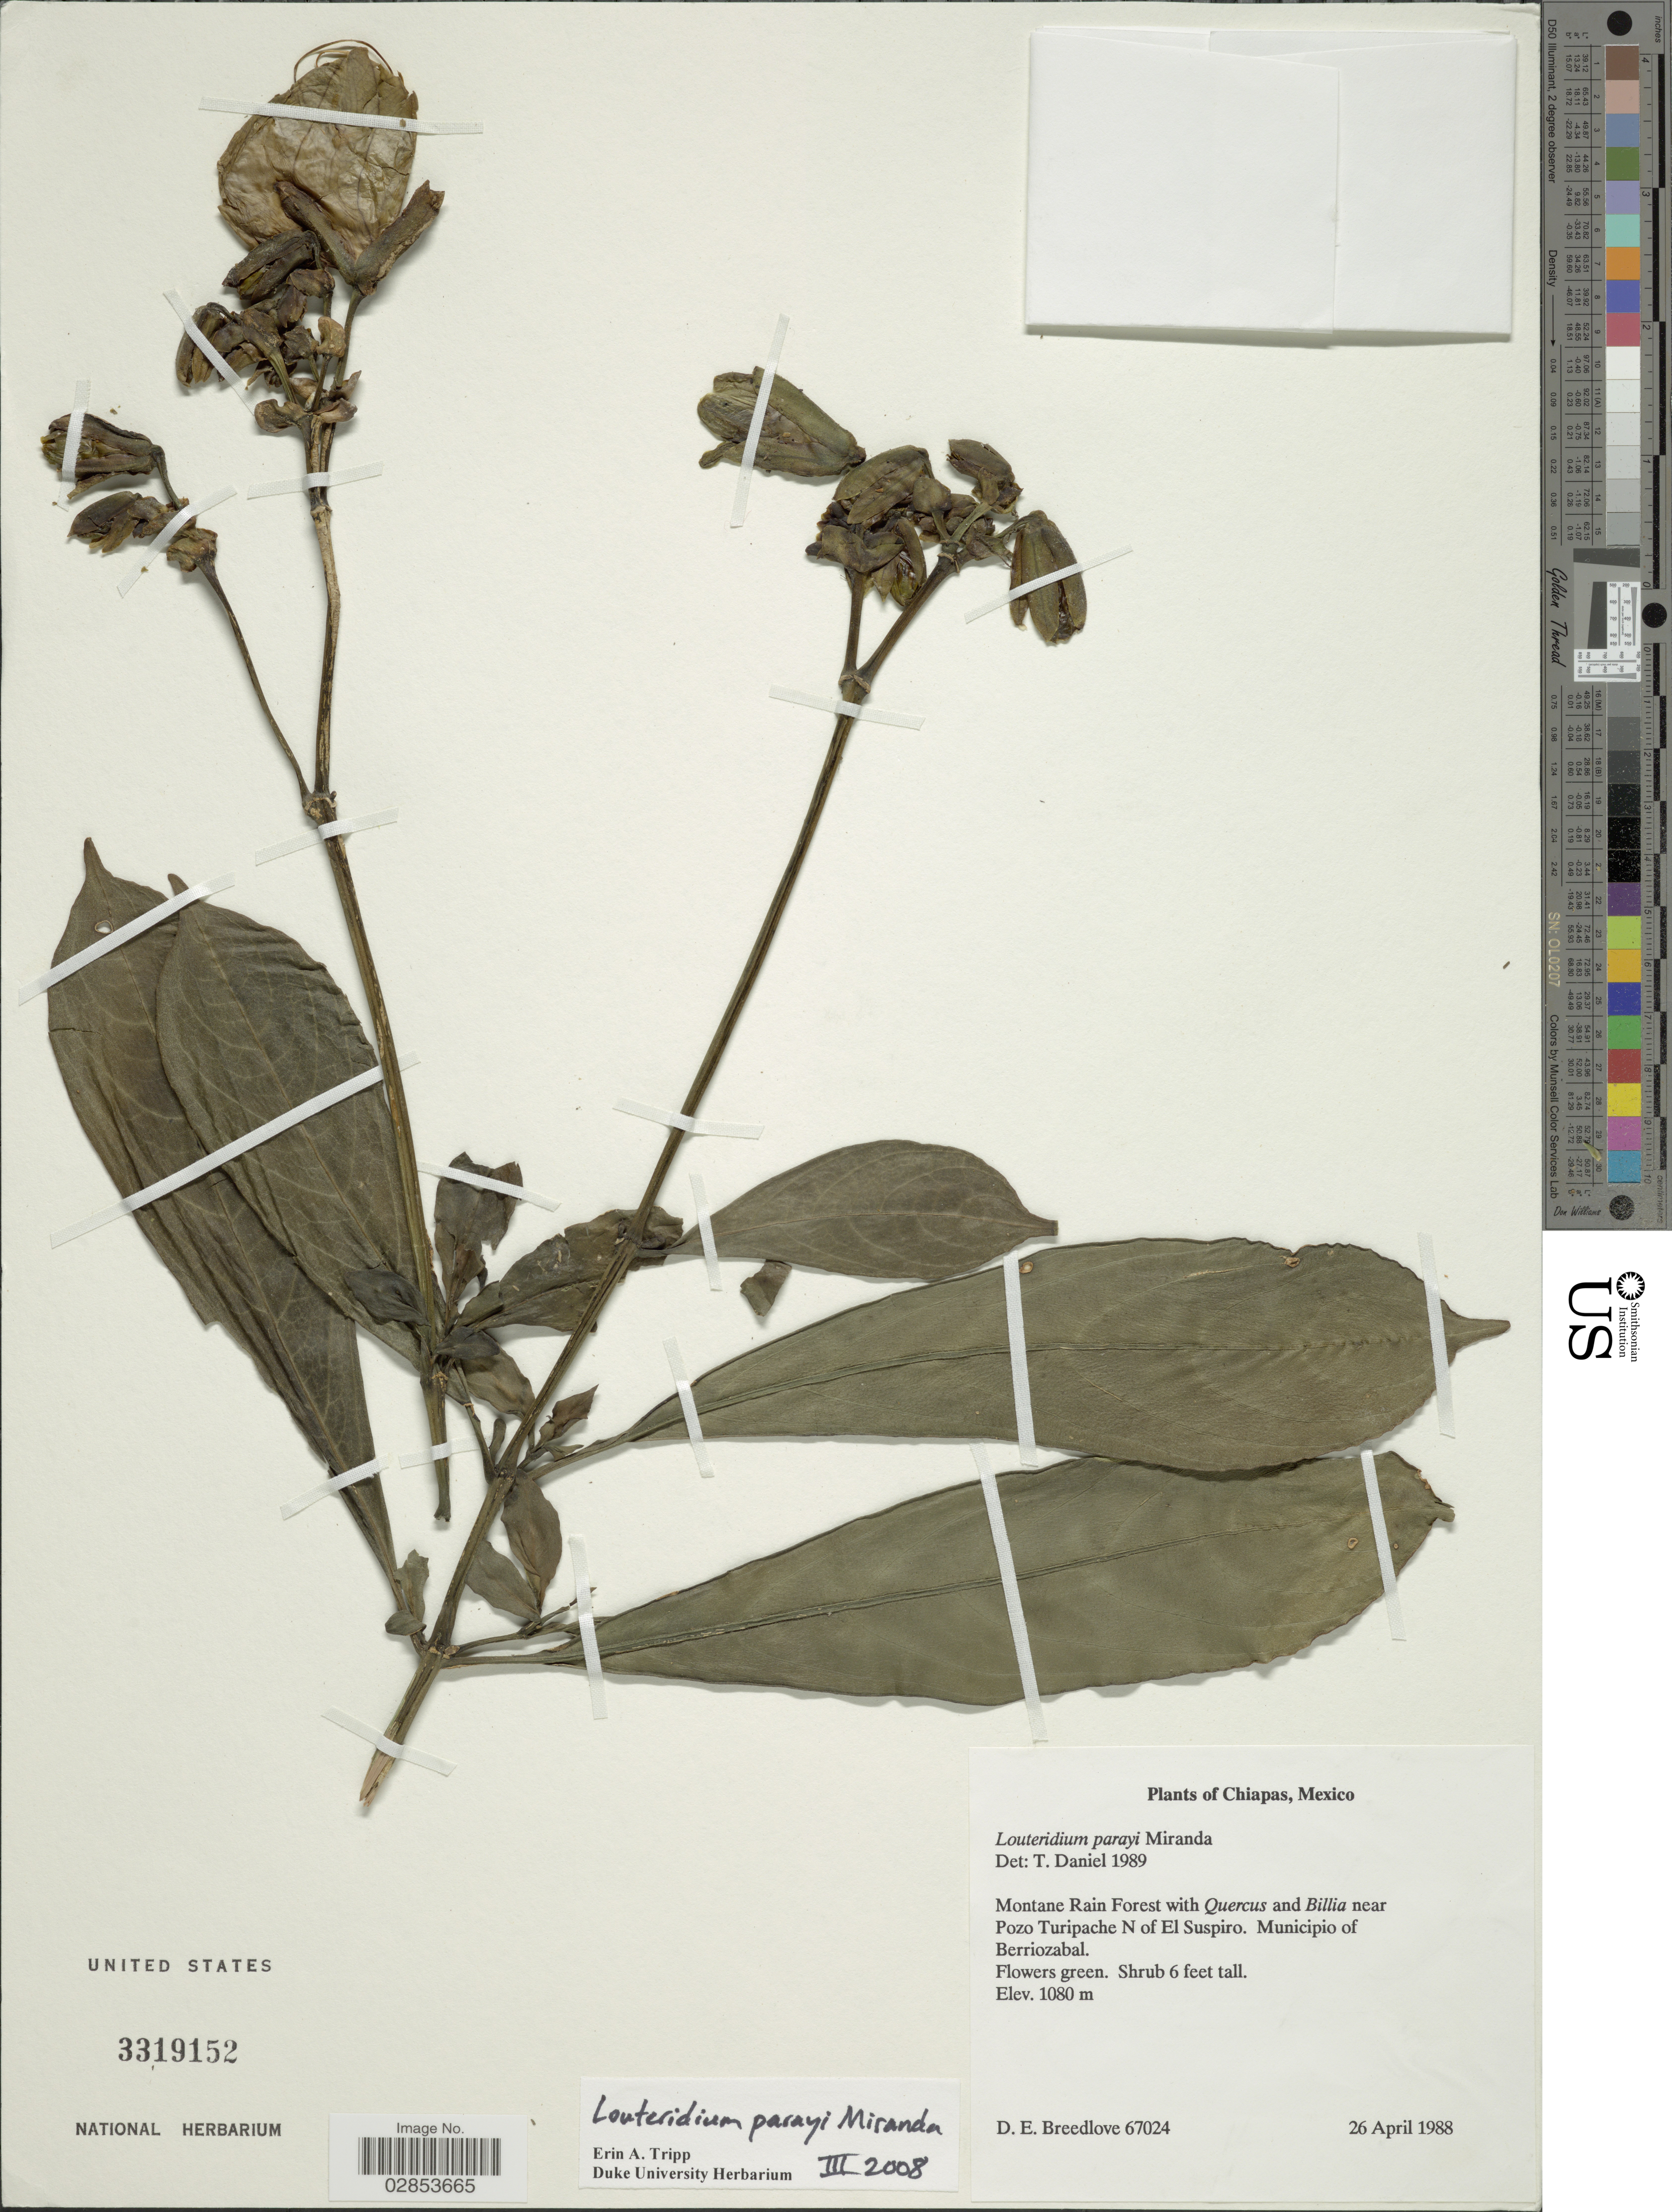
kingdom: Plantae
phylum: Tracheophyta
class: Magnoliopsida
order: Lamiales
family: Acanthaceae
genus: Louteridium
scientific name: Louteridium parayi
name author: Miranda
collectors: D. E. Breedlove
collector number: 67024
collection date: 1988-04-26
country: Mexico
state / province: Chiapas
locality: Near Pozo Turipache N of El Suspiro. Municipio of Berriozabal.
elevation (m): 1080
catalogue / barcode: US 3319152